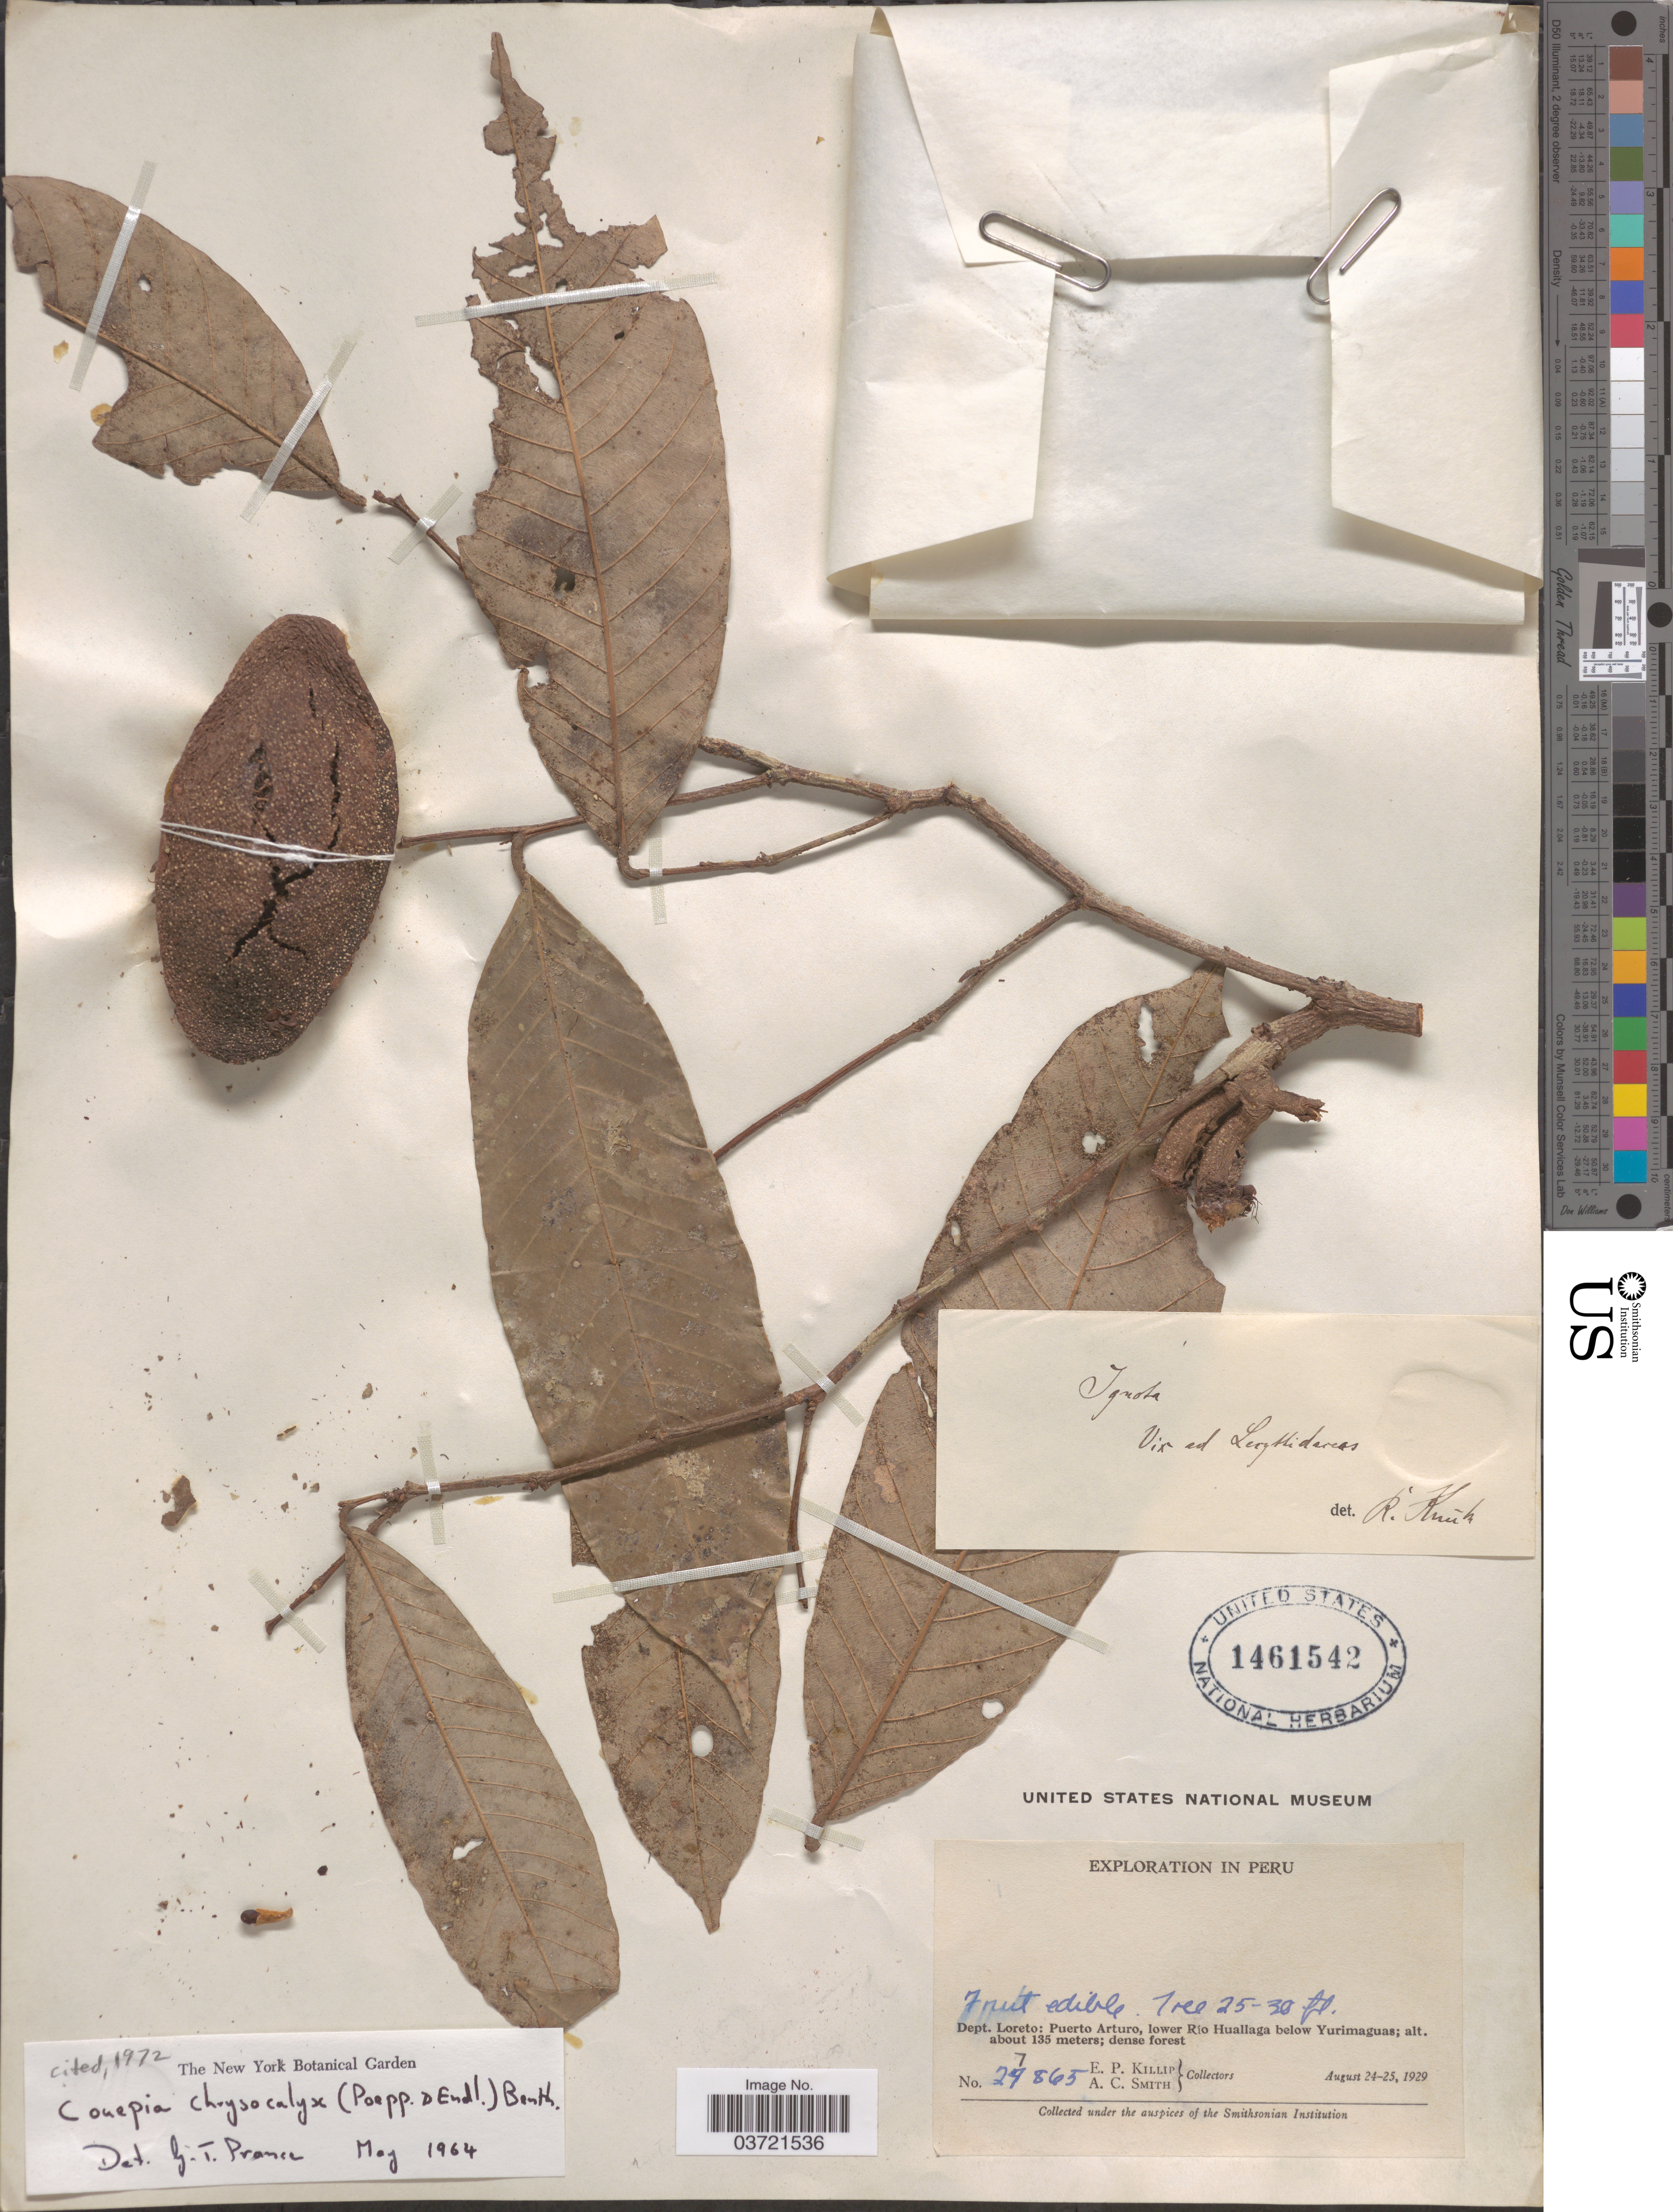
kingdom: Plantae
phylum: Tracheophyta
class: Magnoliopsida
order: Malpighiales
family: Chrysobalanaceae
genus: Couepia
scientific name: Couepia chrysocalyx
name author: (Poepp. & Endl.) Benth.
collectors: E. P. Killip & A. C. Smith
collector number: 27865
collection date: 1929-08-24/1929-08-25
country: Peru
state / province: Loreto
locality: Dept. Loreto: Puerto Arturo, lower Río Huallaga below Yurimaguas.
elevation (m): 135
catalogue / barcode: US 1461542